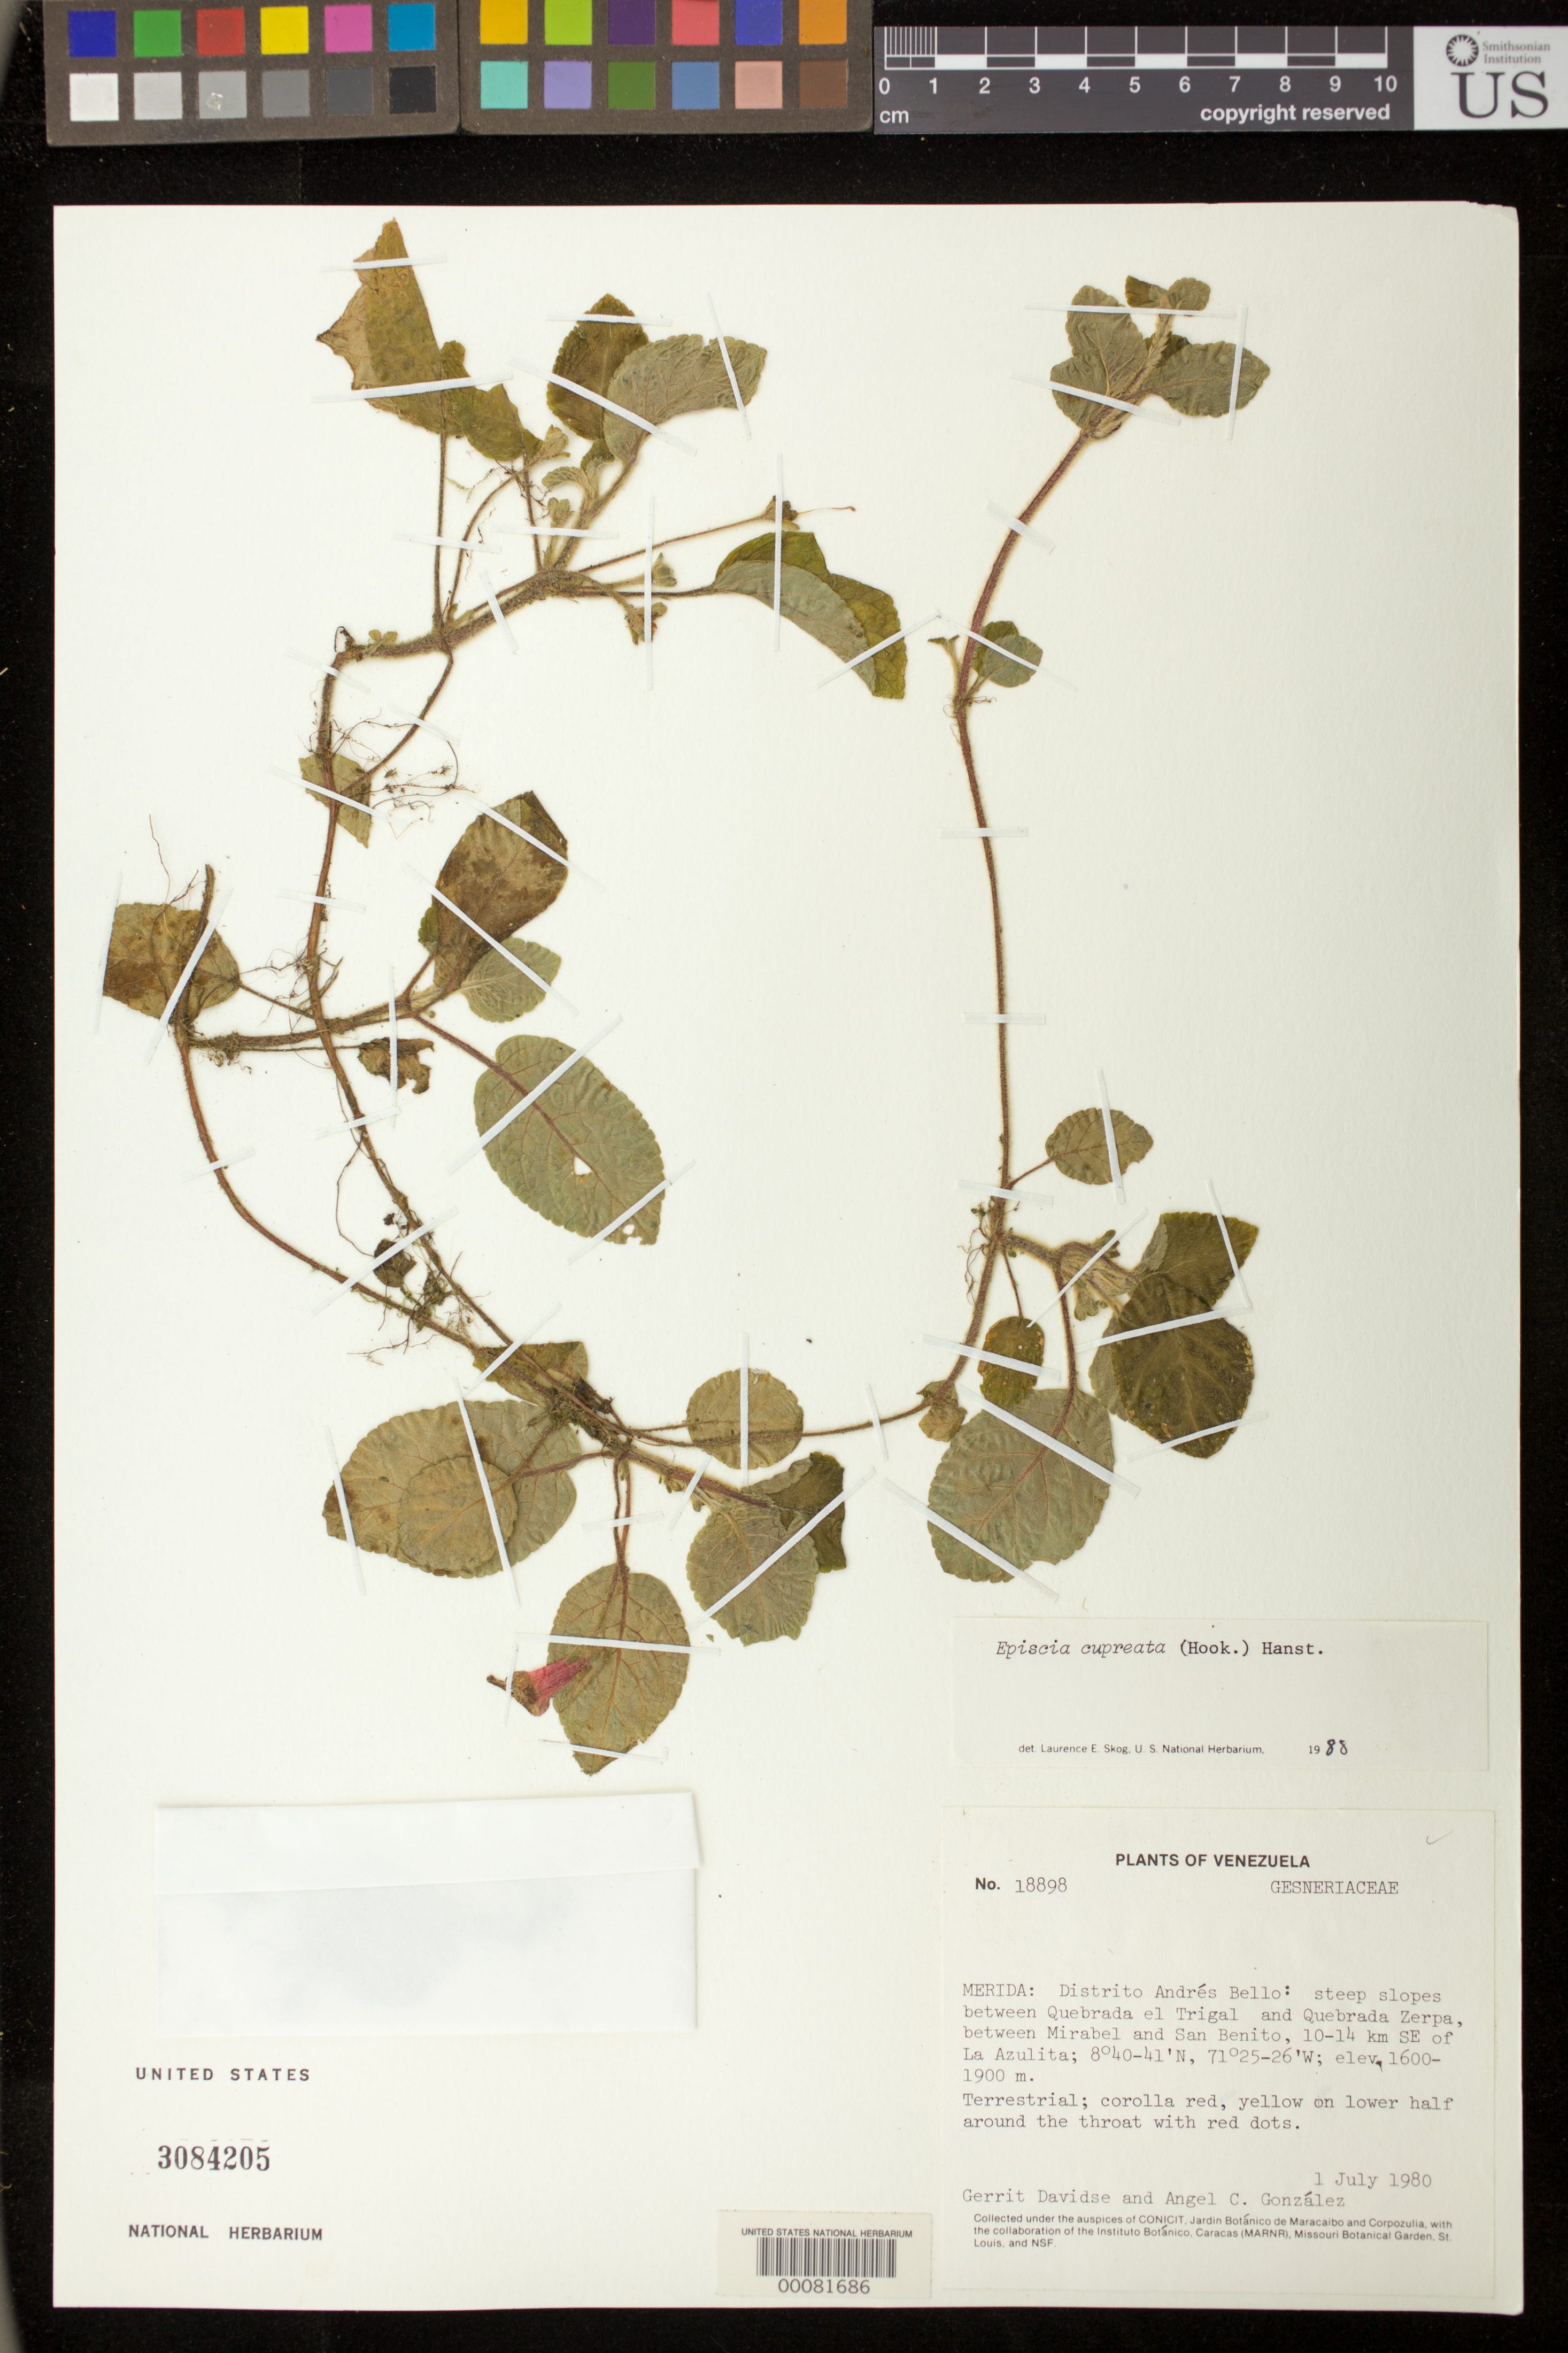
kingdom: Plantae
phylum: Tracheophyta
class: Magnoliopsida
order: Lamiales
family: Gesneriaceae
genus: Episcia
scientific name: Episcia cupreata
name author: (Hook.) Hanst.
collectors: G. Davidse & A. C. González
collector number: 18898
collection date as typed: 01 Jul 1980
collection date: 1980-07-01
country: Venezuela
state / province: Mérida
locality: Distrito Andrés Bello: between Quebrada el Trigal and Quebrada Zerpa, between Mirabel and San Benito, 10-14 km SE of La Azulita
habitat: Steep slopes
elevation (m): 1600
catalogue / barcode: US 3084205